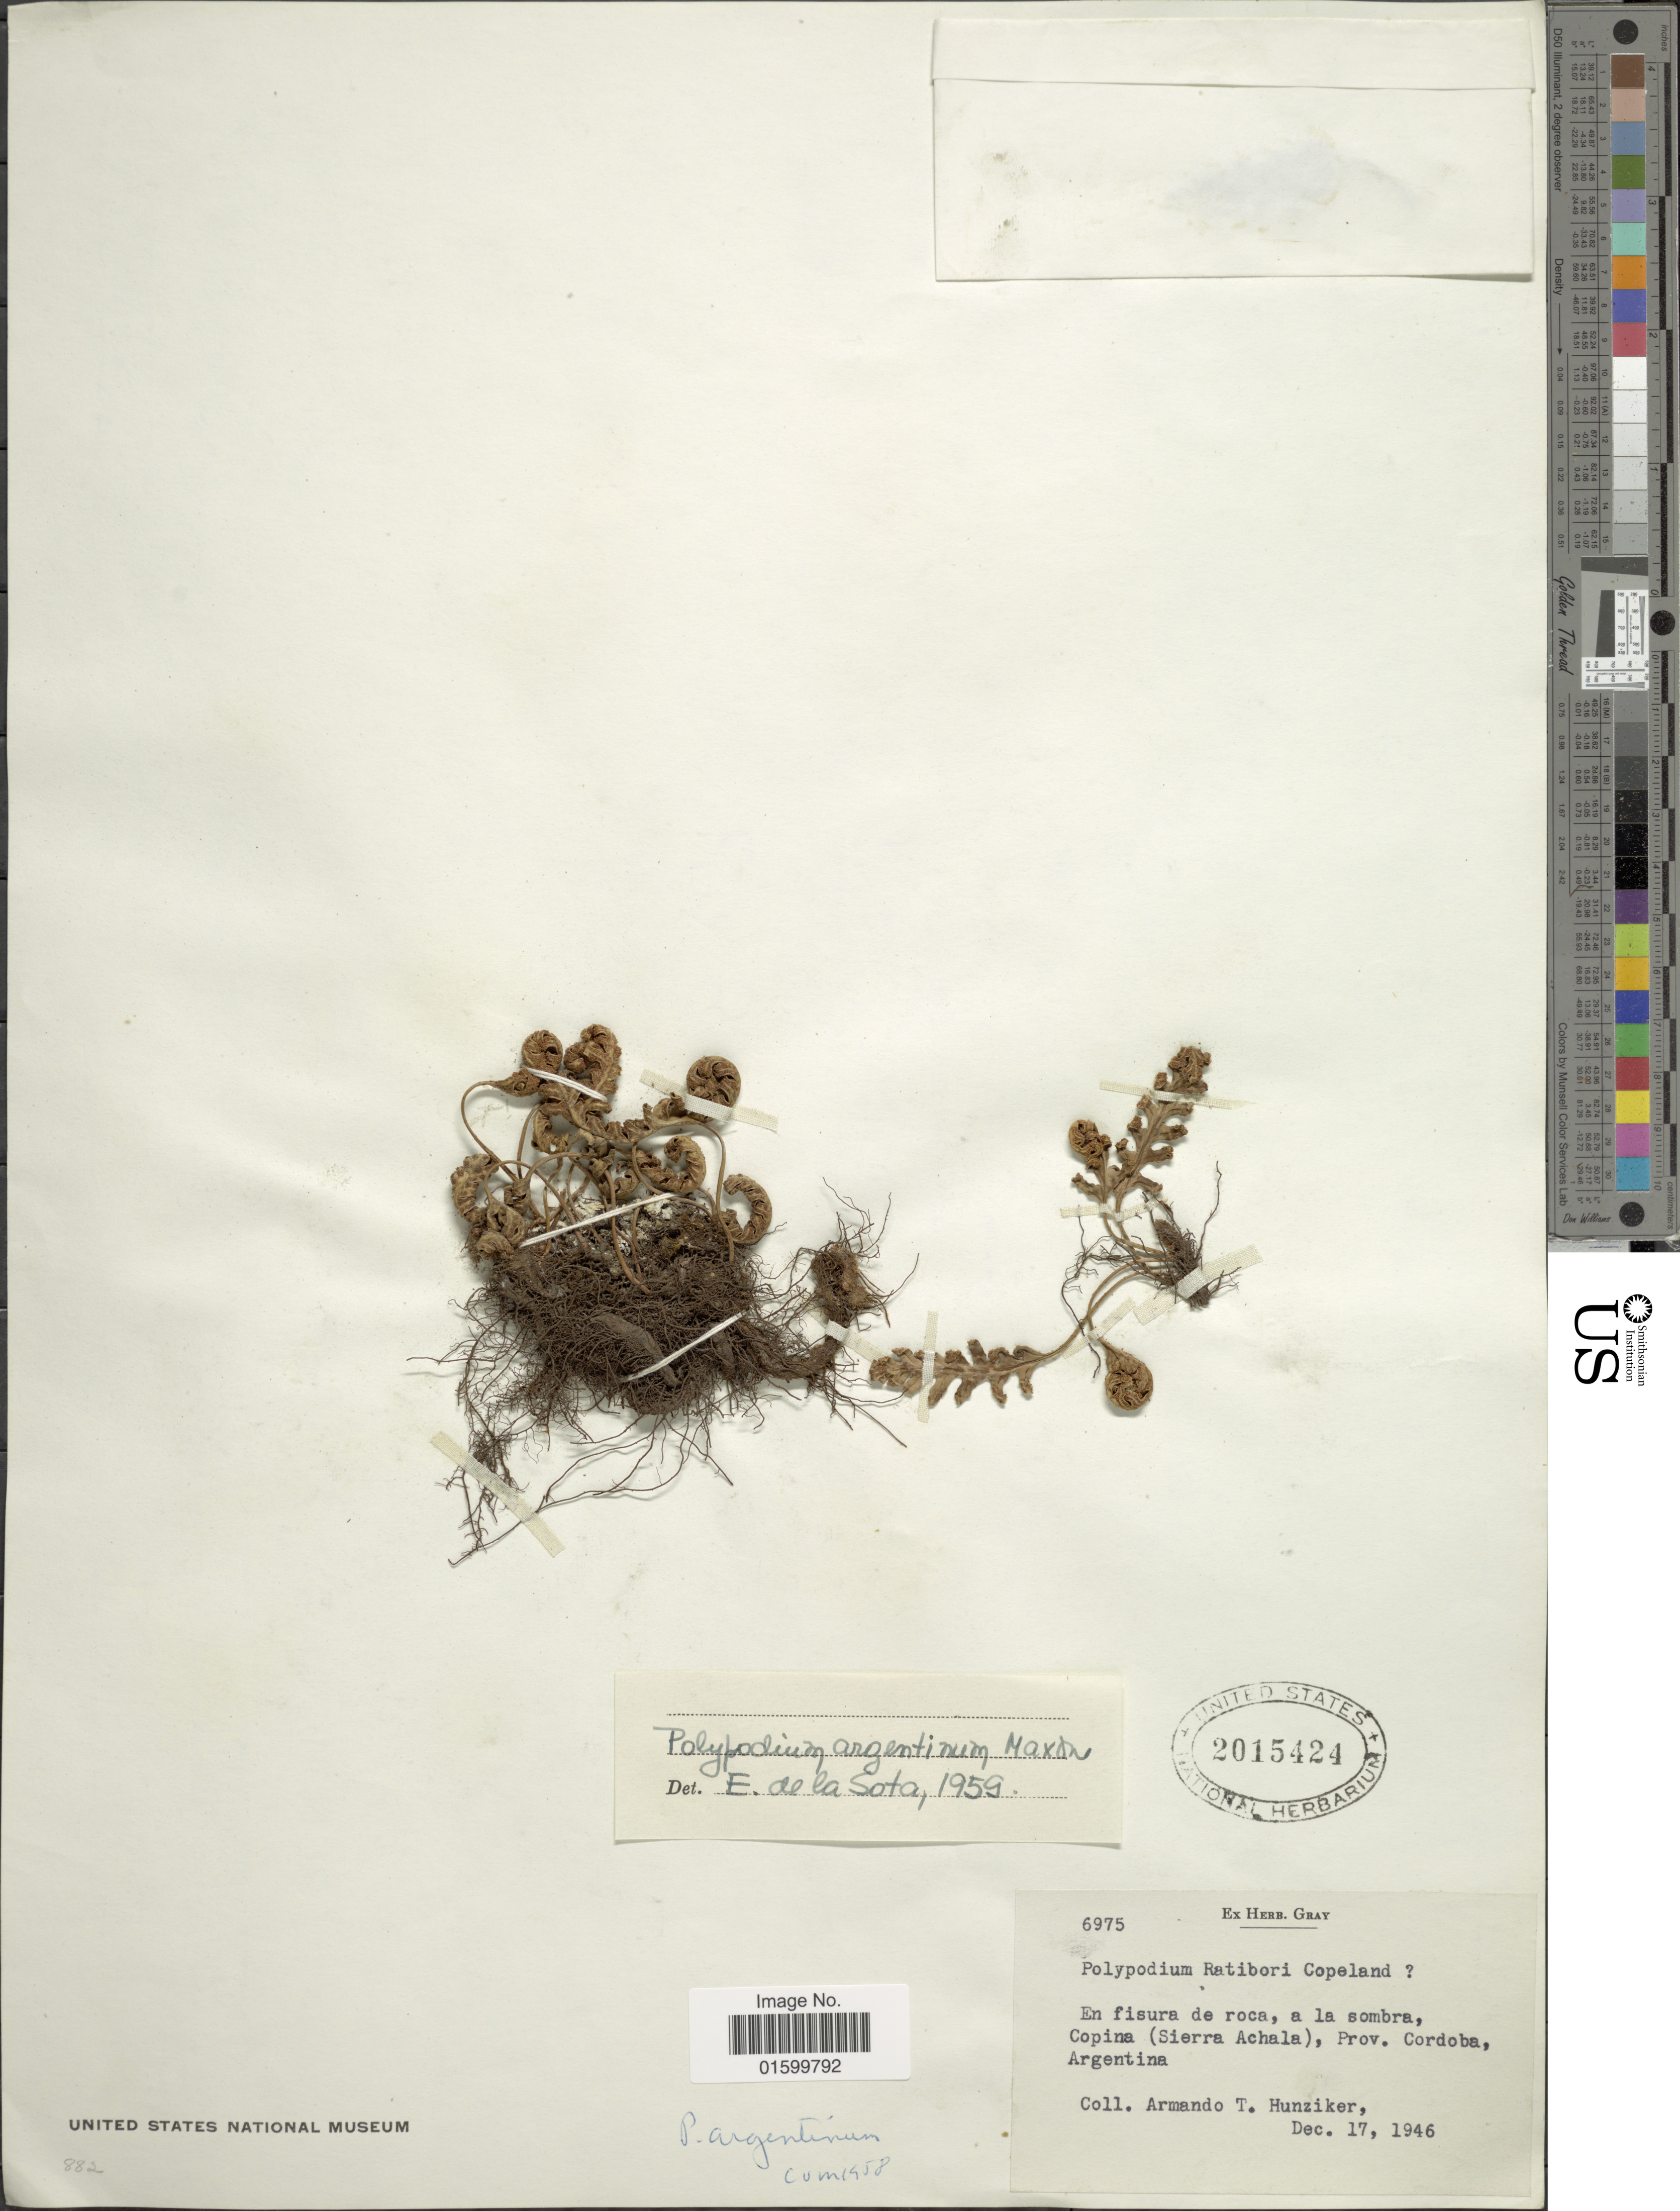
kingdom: Plantae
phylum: Tracheophyta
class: Polypodiopsida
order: Polypodiales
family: Polypodiaceae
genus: Pleopeltis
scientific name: Pleopeltis pinnatifida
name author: Gill.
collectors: A. T. Hunziker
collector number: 6975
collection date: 1946-12-17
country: Argentina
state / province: Cordoba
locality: Copina (Sierra Achala), Prov. Cordoba, Argentina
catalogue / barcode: US 2015424